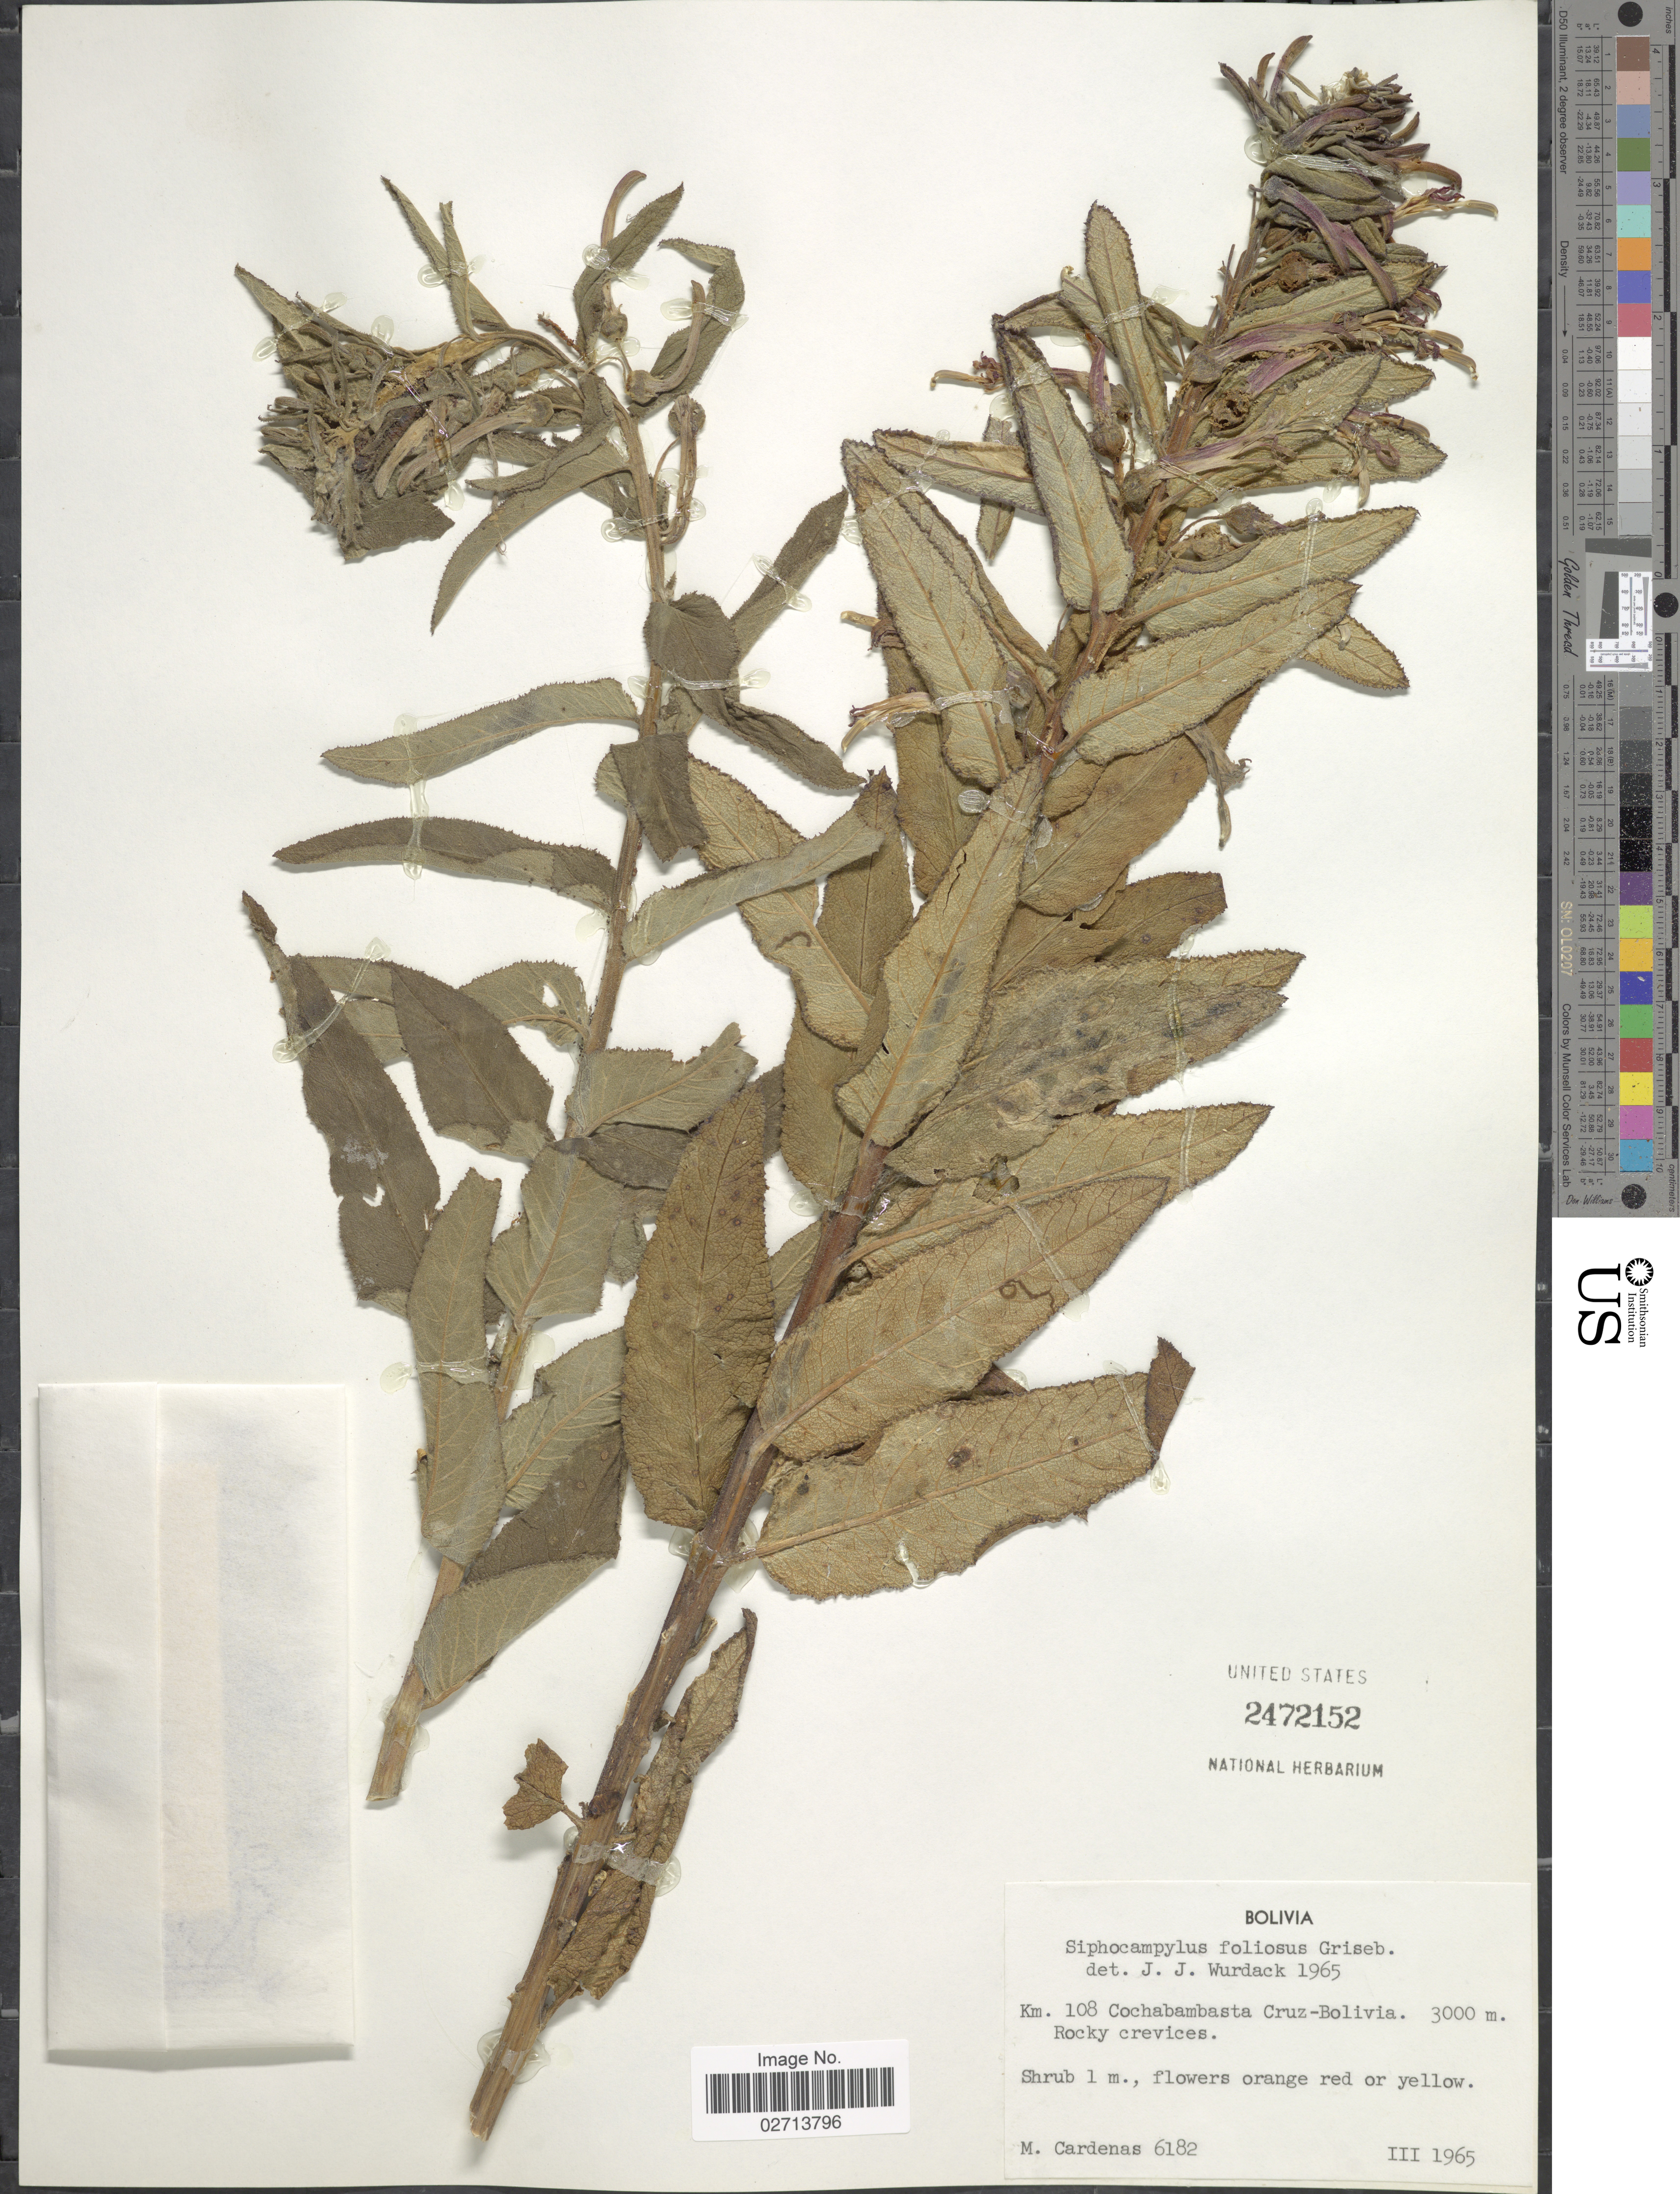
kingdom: Plantae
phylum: Tracheophyta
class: Magnoliopsida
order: Asterales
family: Campanulaceae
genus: Siphocampylus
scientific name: Siphocampylus foliosus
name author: Griseb.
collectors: M. Cárdenas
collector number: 6182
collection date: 1965-03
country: Bolivia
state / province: Cochabamba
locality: Km 108 Cochabamba Cruz-Bolivia, Rocky crevices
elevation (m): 3000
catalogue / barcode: US 2472152